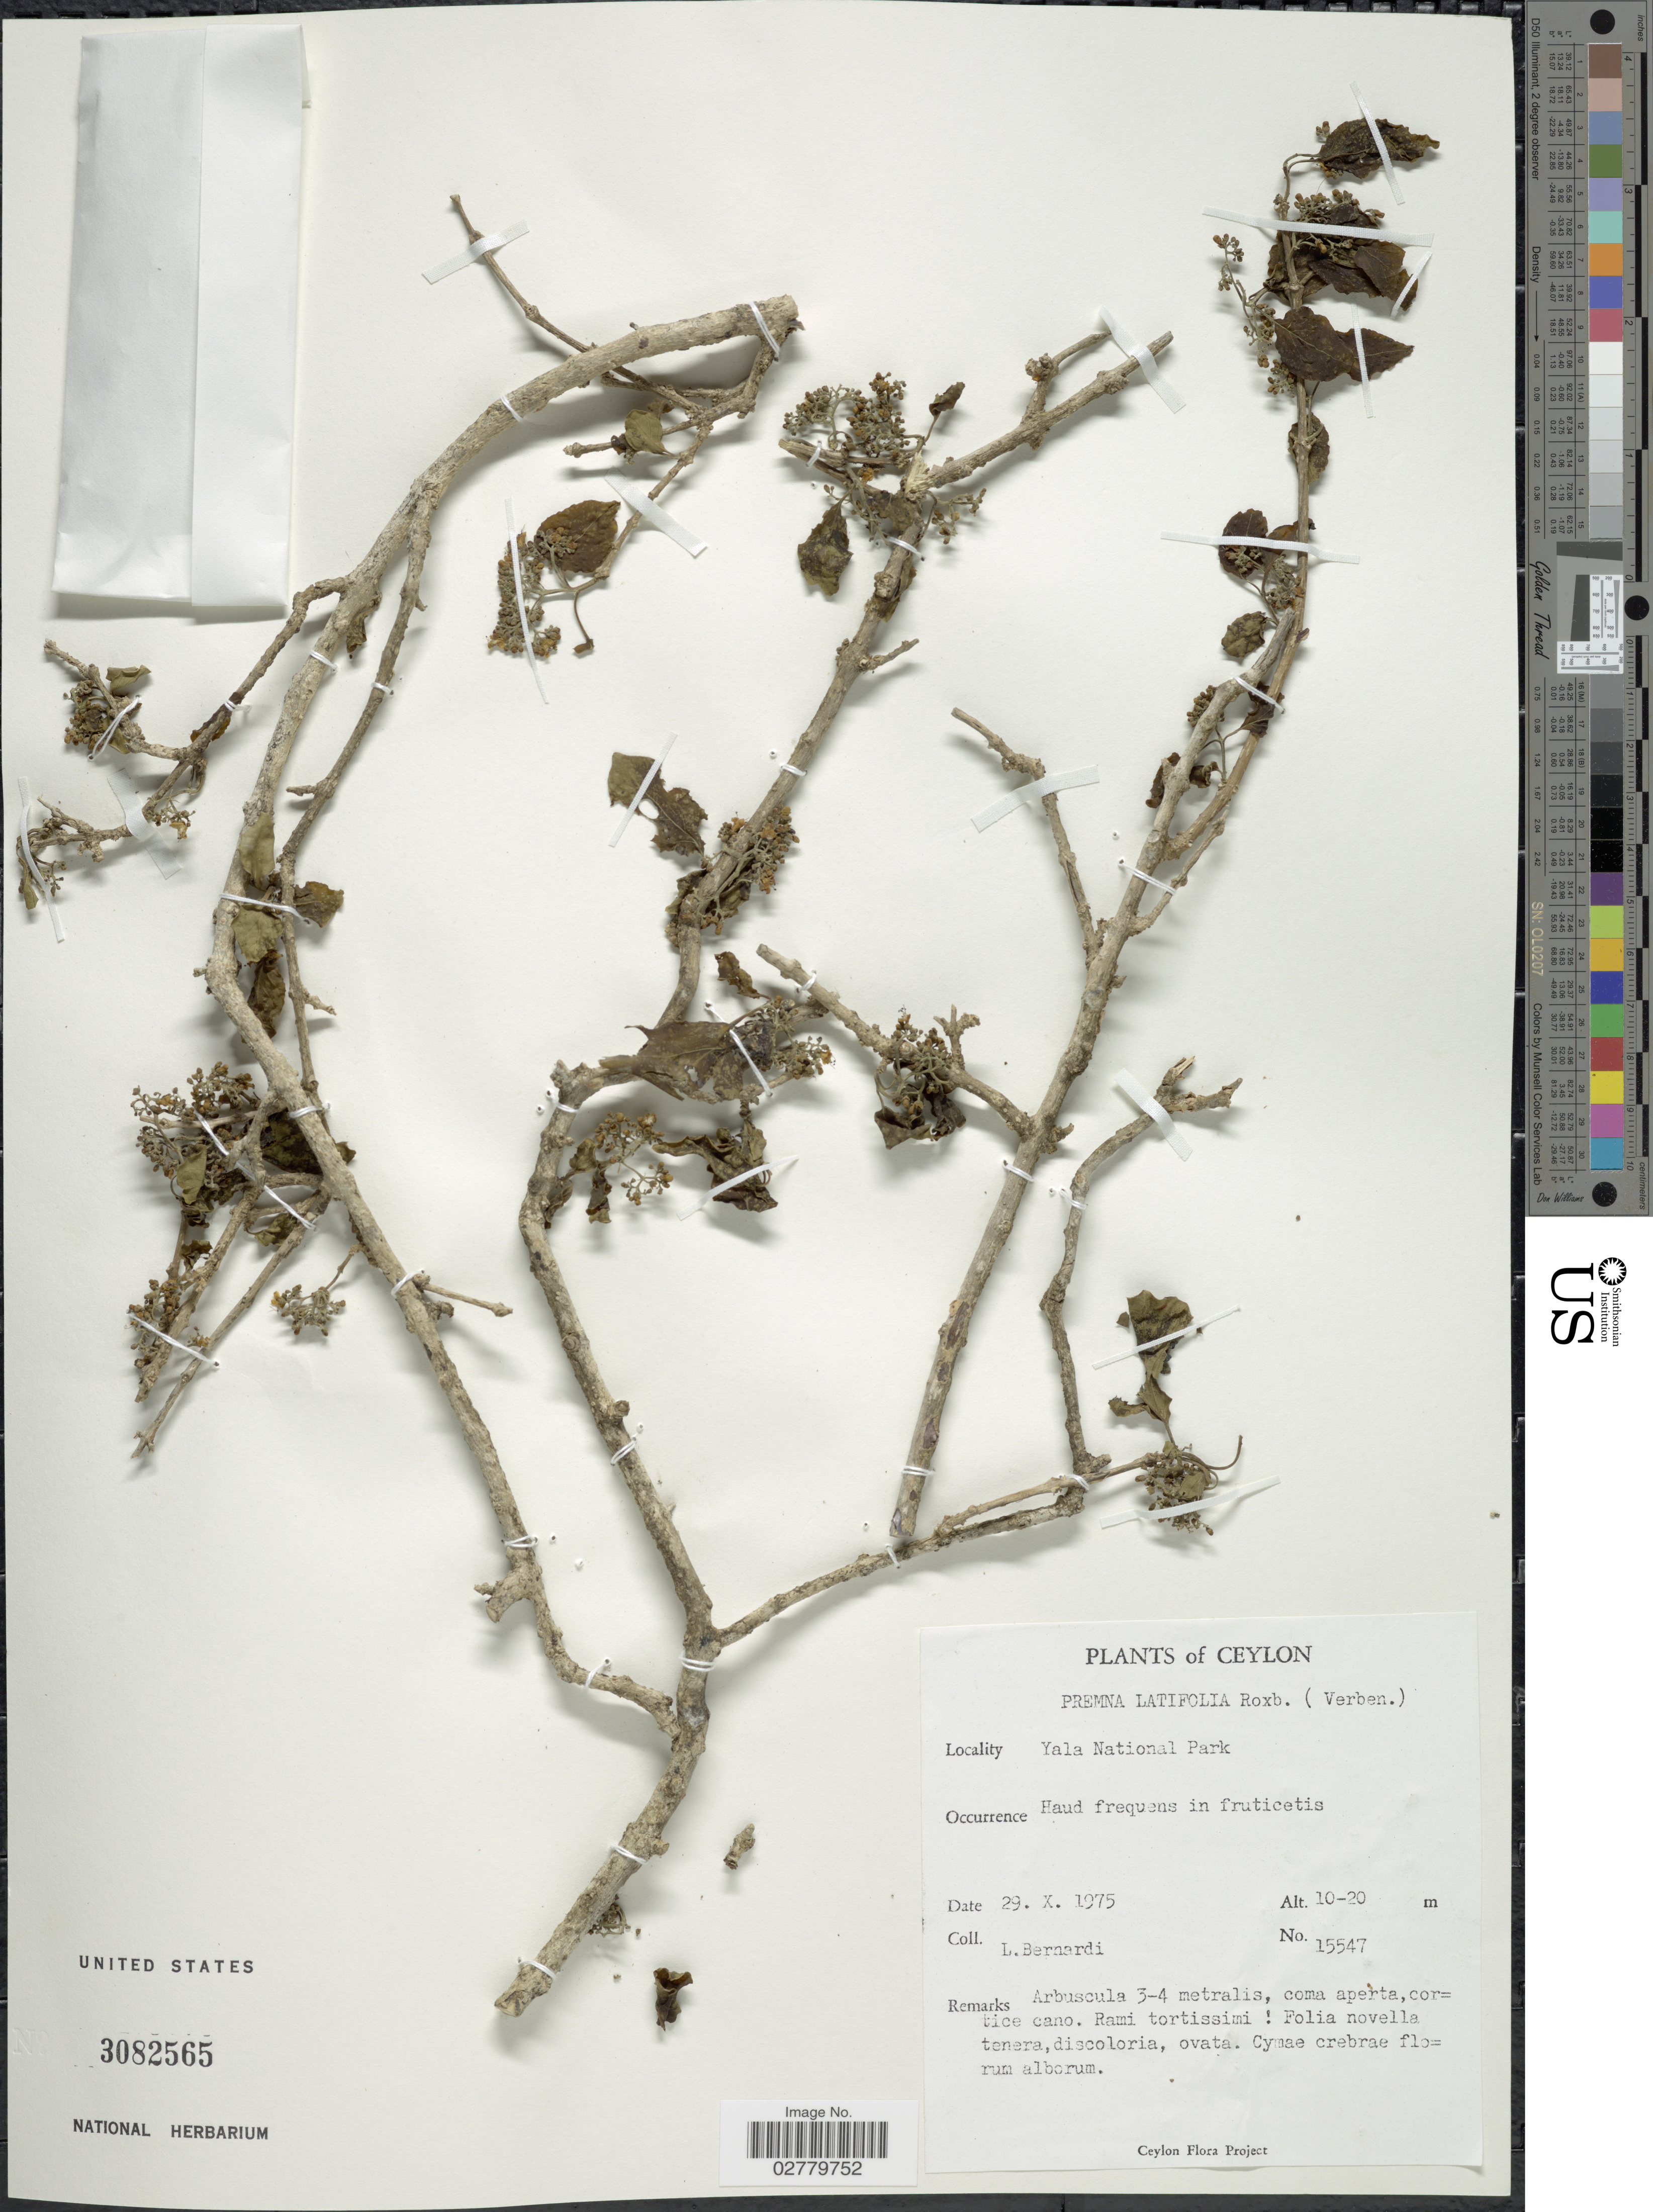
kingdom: Plantae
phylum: Tracheophyta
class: Magnoliopsida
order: Lamiales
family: Lamiaceae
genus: Premna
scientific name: Premna mollissima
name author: Roth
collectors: L. Bernardi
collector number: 15547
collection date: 1975-10-29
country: Sri Lanka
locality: Ceylon. Yala National Park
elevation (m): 10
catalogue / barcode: US 3082565